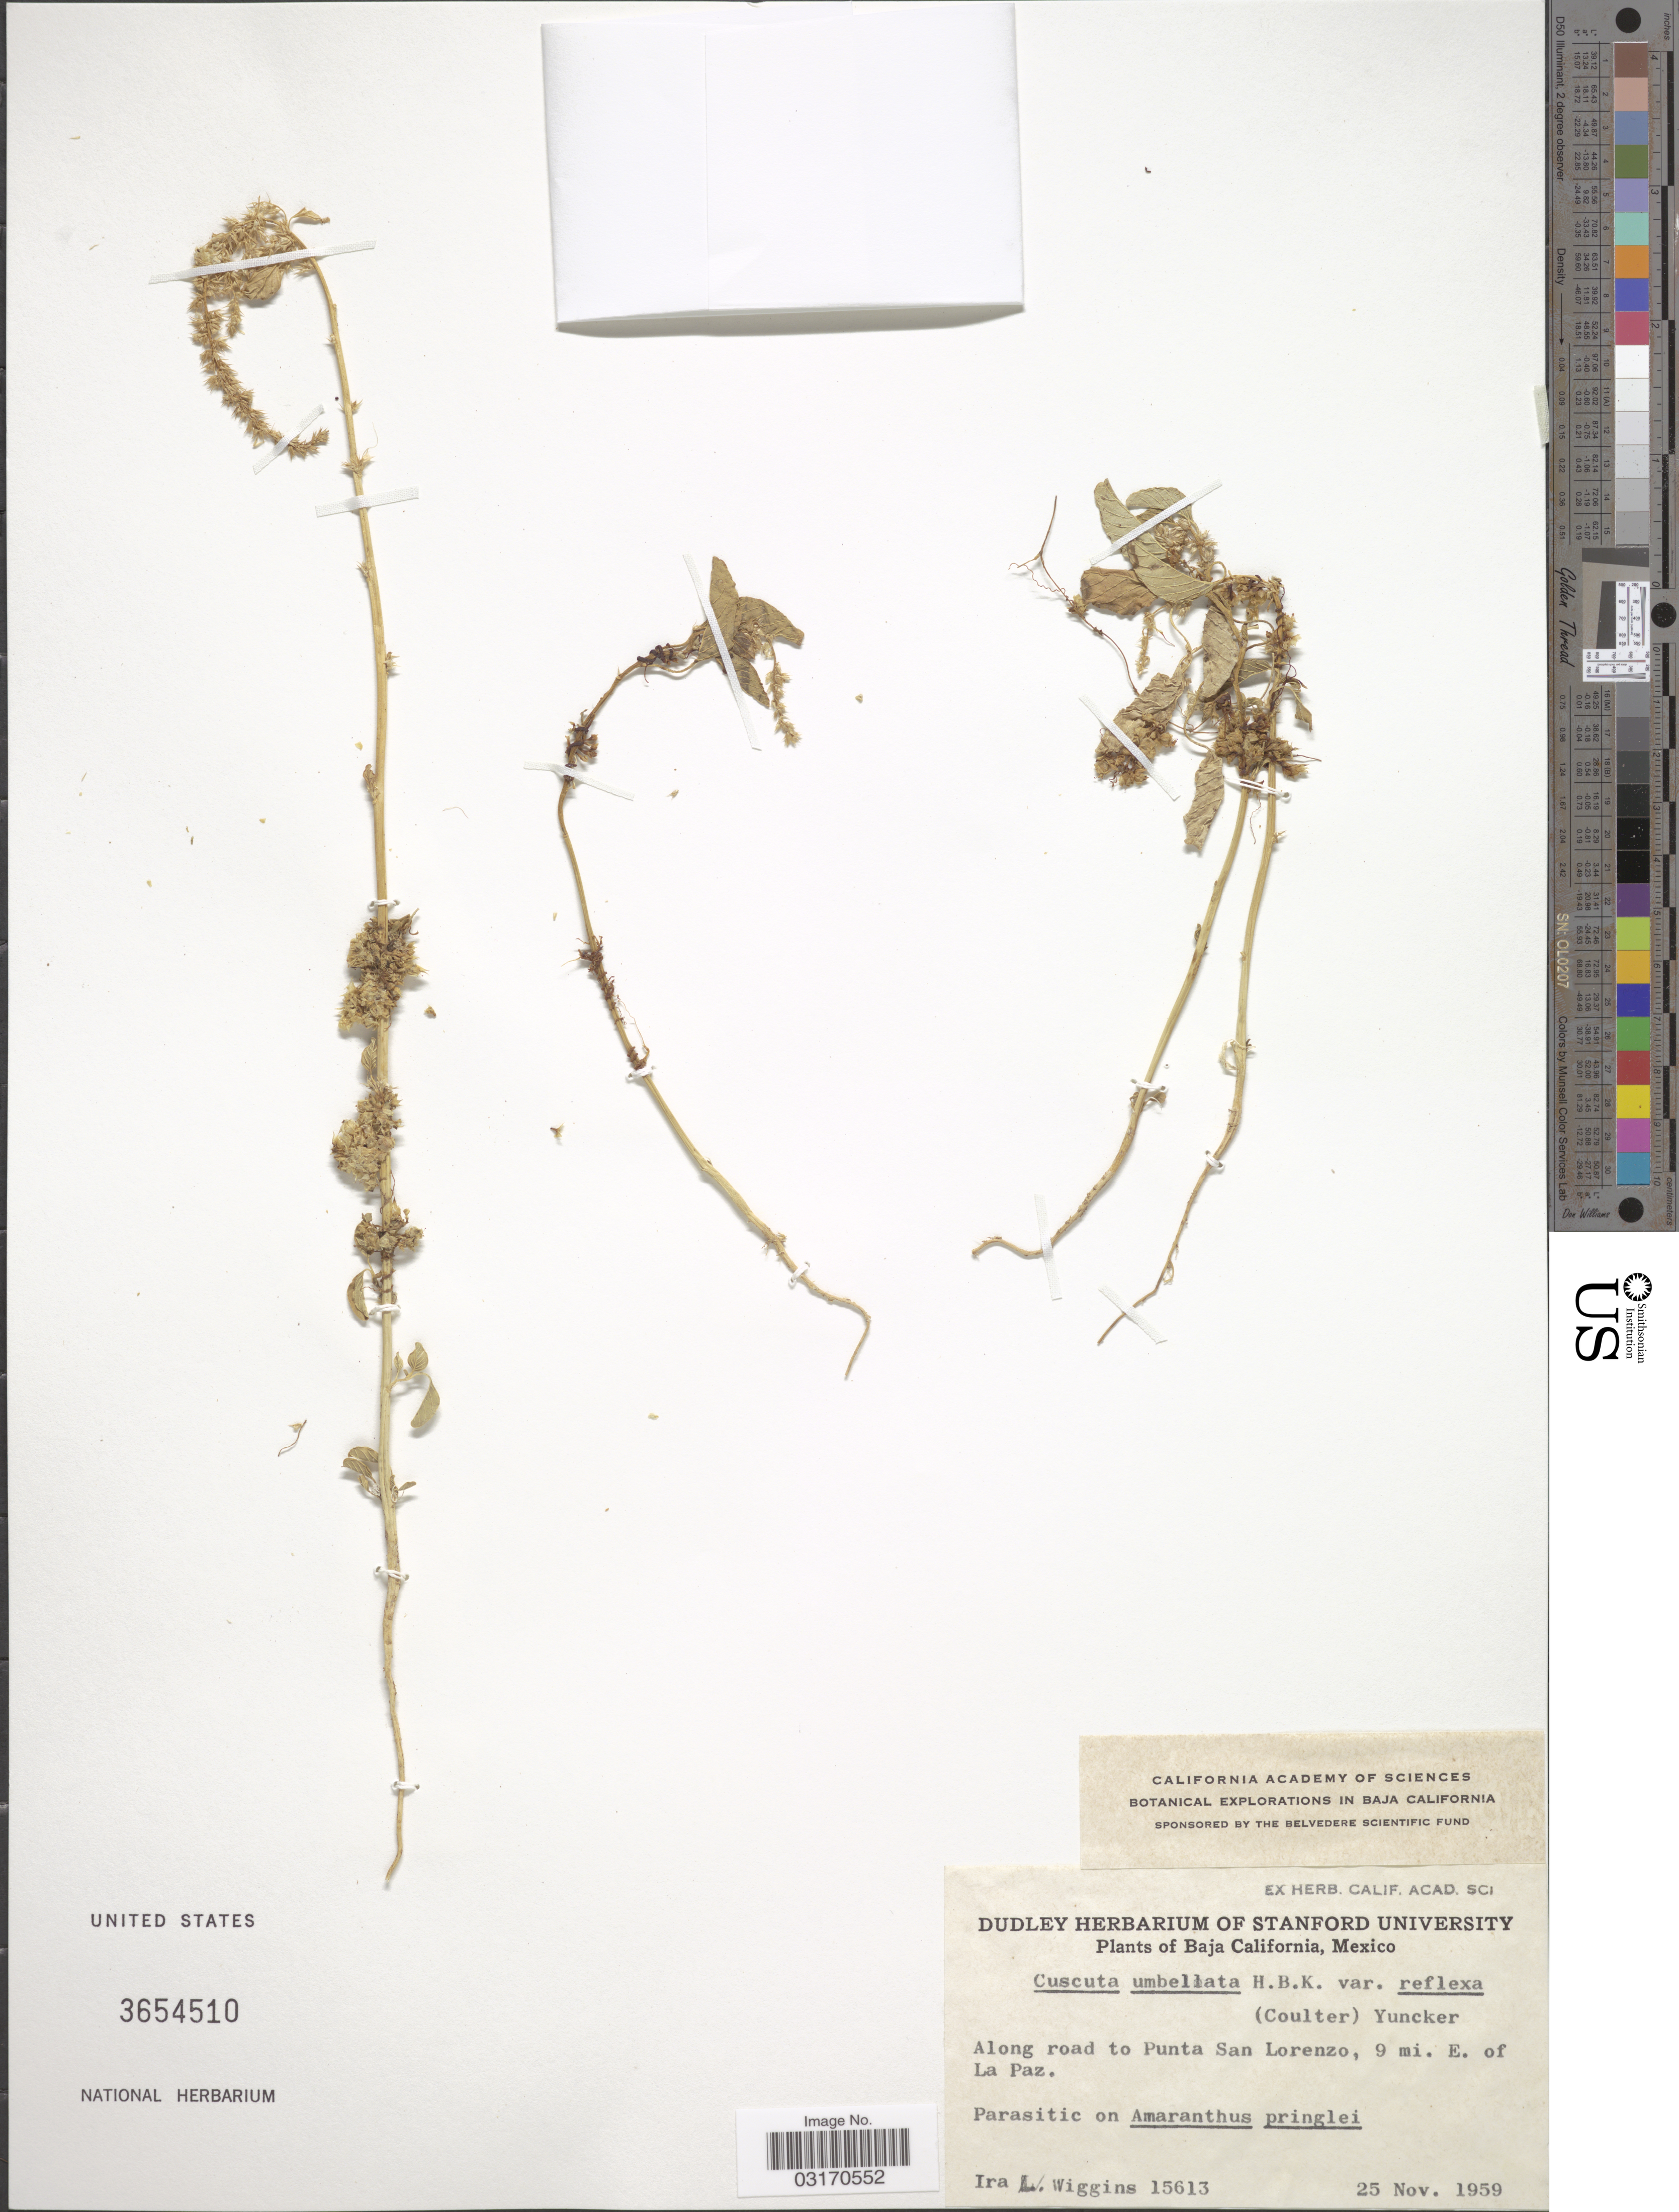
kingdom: Plantae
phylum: Tracheophyta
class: Magnoliopsida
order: Solanales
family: Convolvulaceae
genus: Cuscuta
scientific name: Cuscuta umbellata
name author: Kunth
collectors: I. L. Wiggins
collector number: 15613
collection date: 1959-11-25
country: Mexico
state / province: Baja California Sur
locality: Along road to Punta San Lorenzo, 9 mi. E of La Paz.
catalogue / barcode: US 3654510